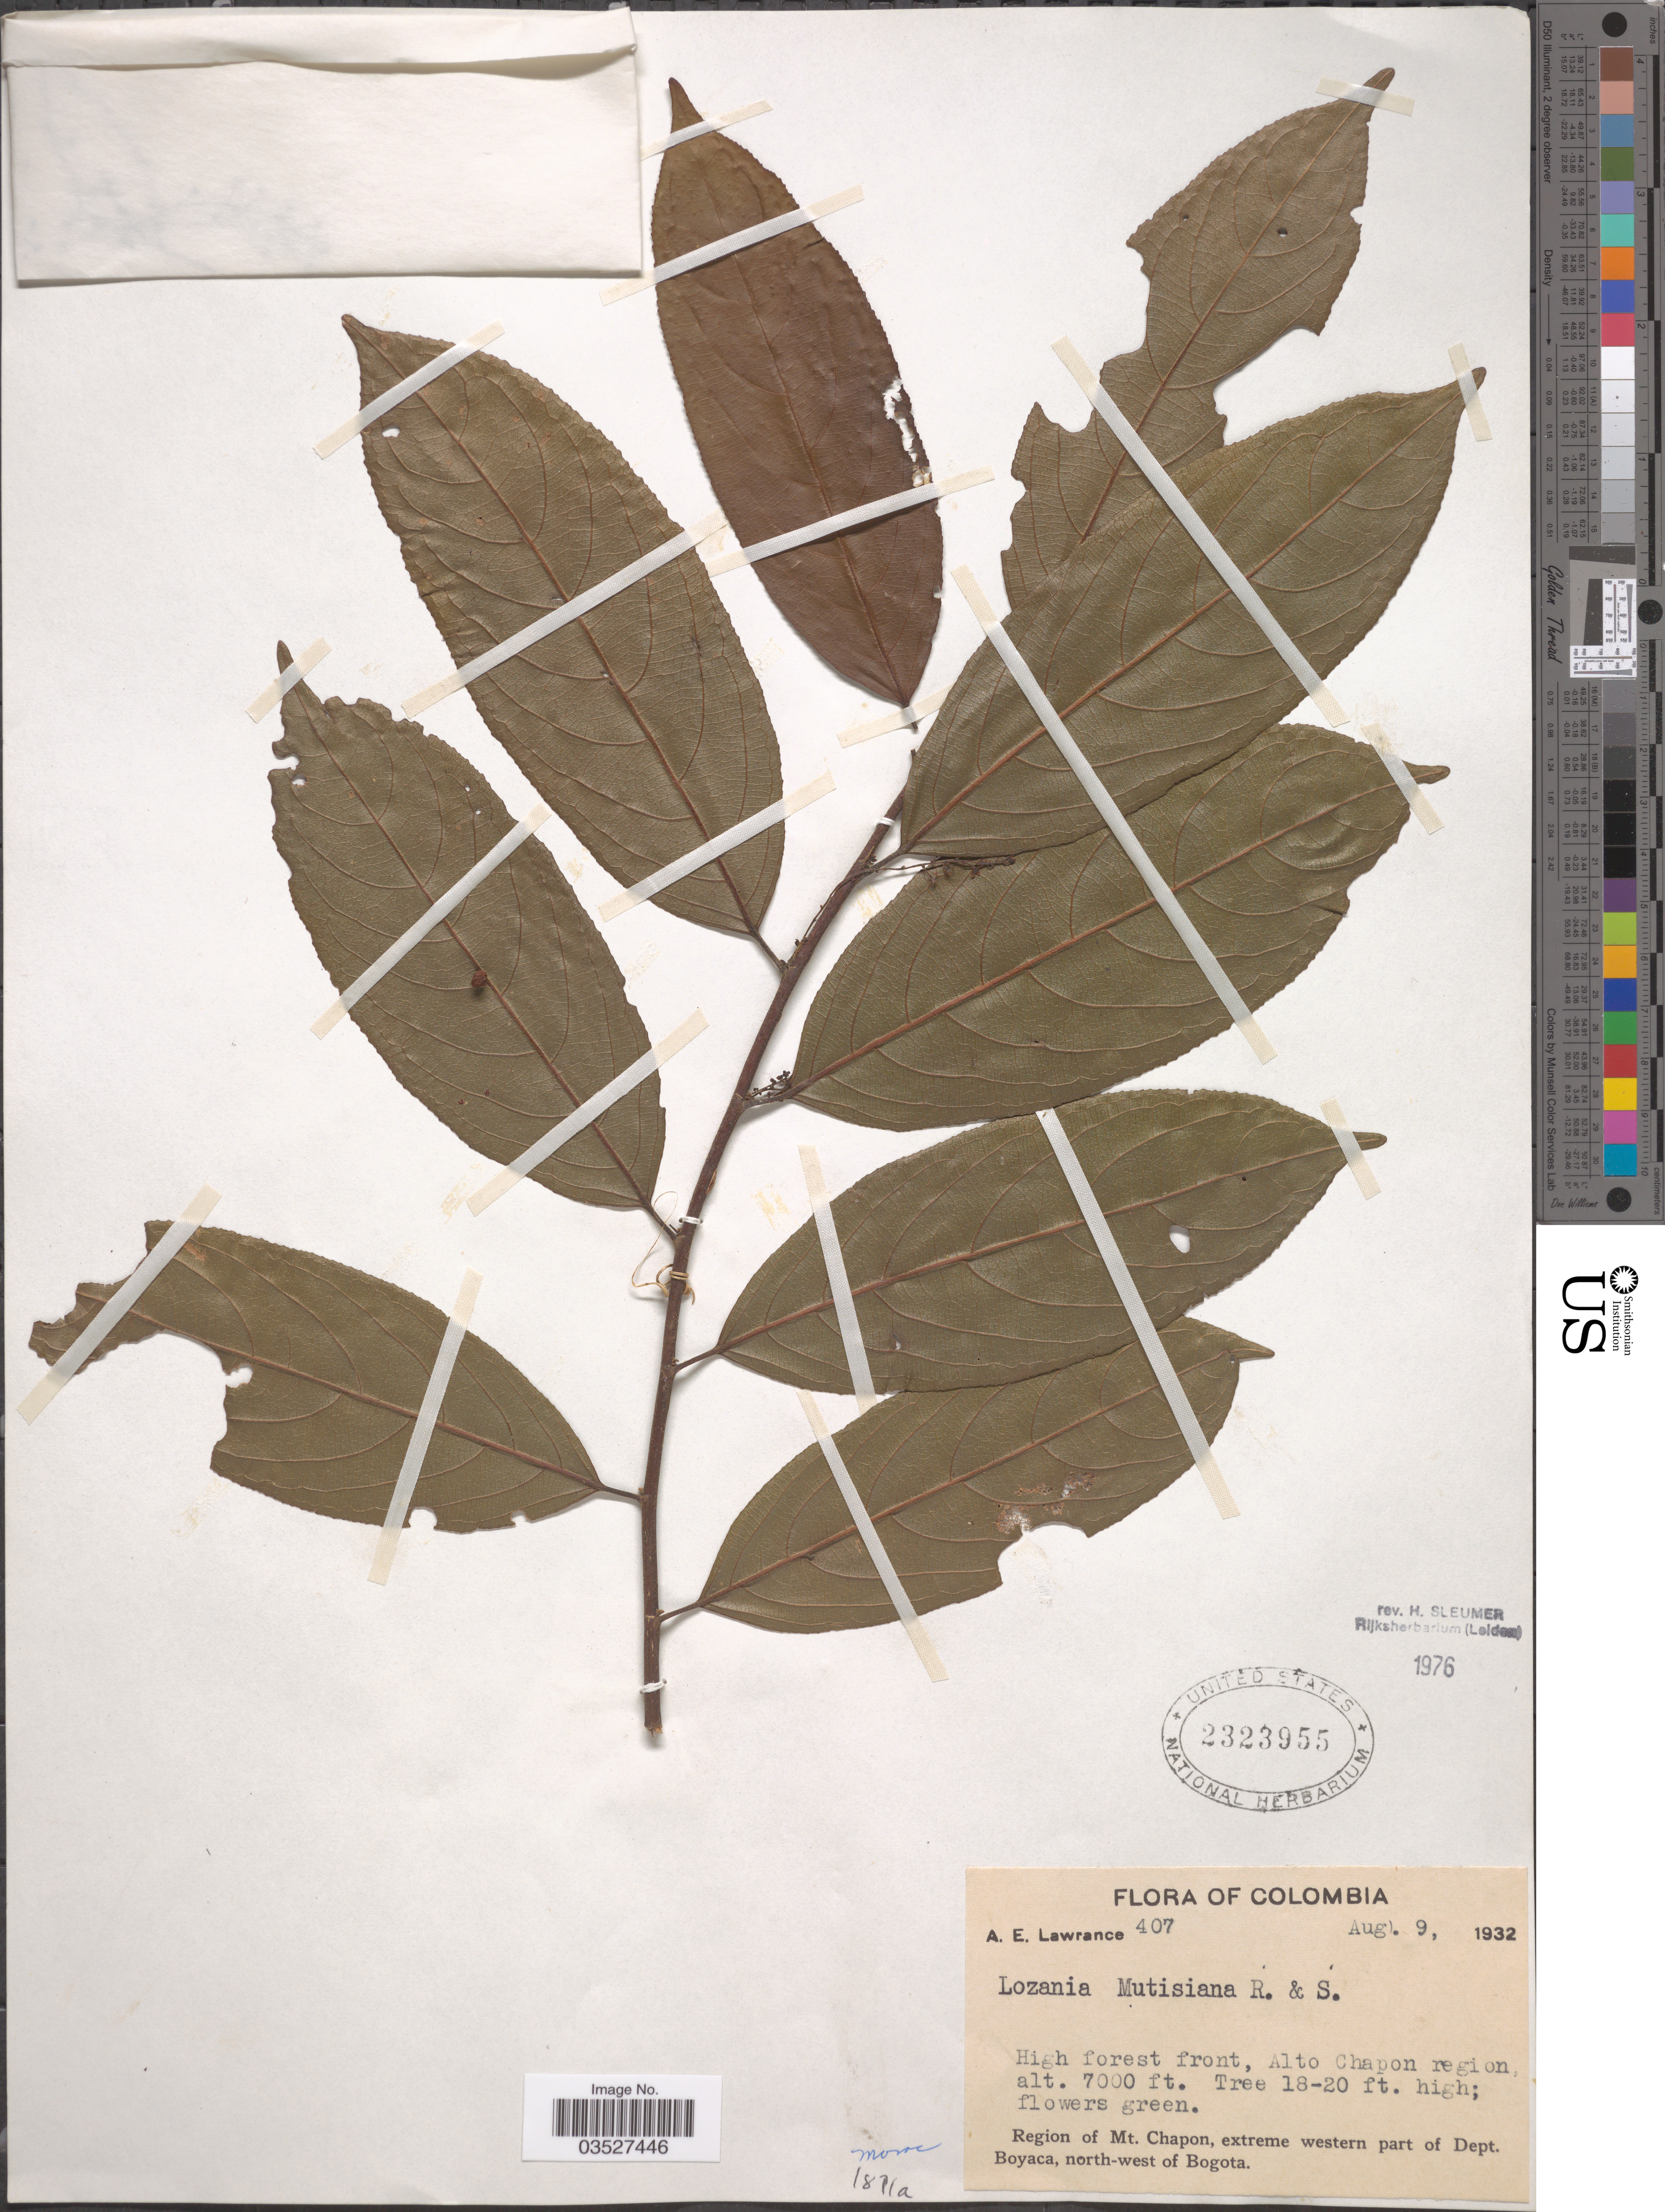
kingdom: Plantae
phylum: Tracheophyta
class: Magnoliopsida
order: Malpighiales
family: Lacistemataceae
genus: Lozania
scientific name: Lozania mutisiana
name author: Schult. in Roem. & Schult.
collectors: A. Lawrance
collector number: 407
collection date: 1932-08-09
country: Colombia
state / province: Boyacá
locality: Alto Chapon region. Region of Mt. Chapon, extreme western part of Dept. Boyaca, north-west of Bogota.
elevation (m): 2134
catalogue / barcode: US 2323955